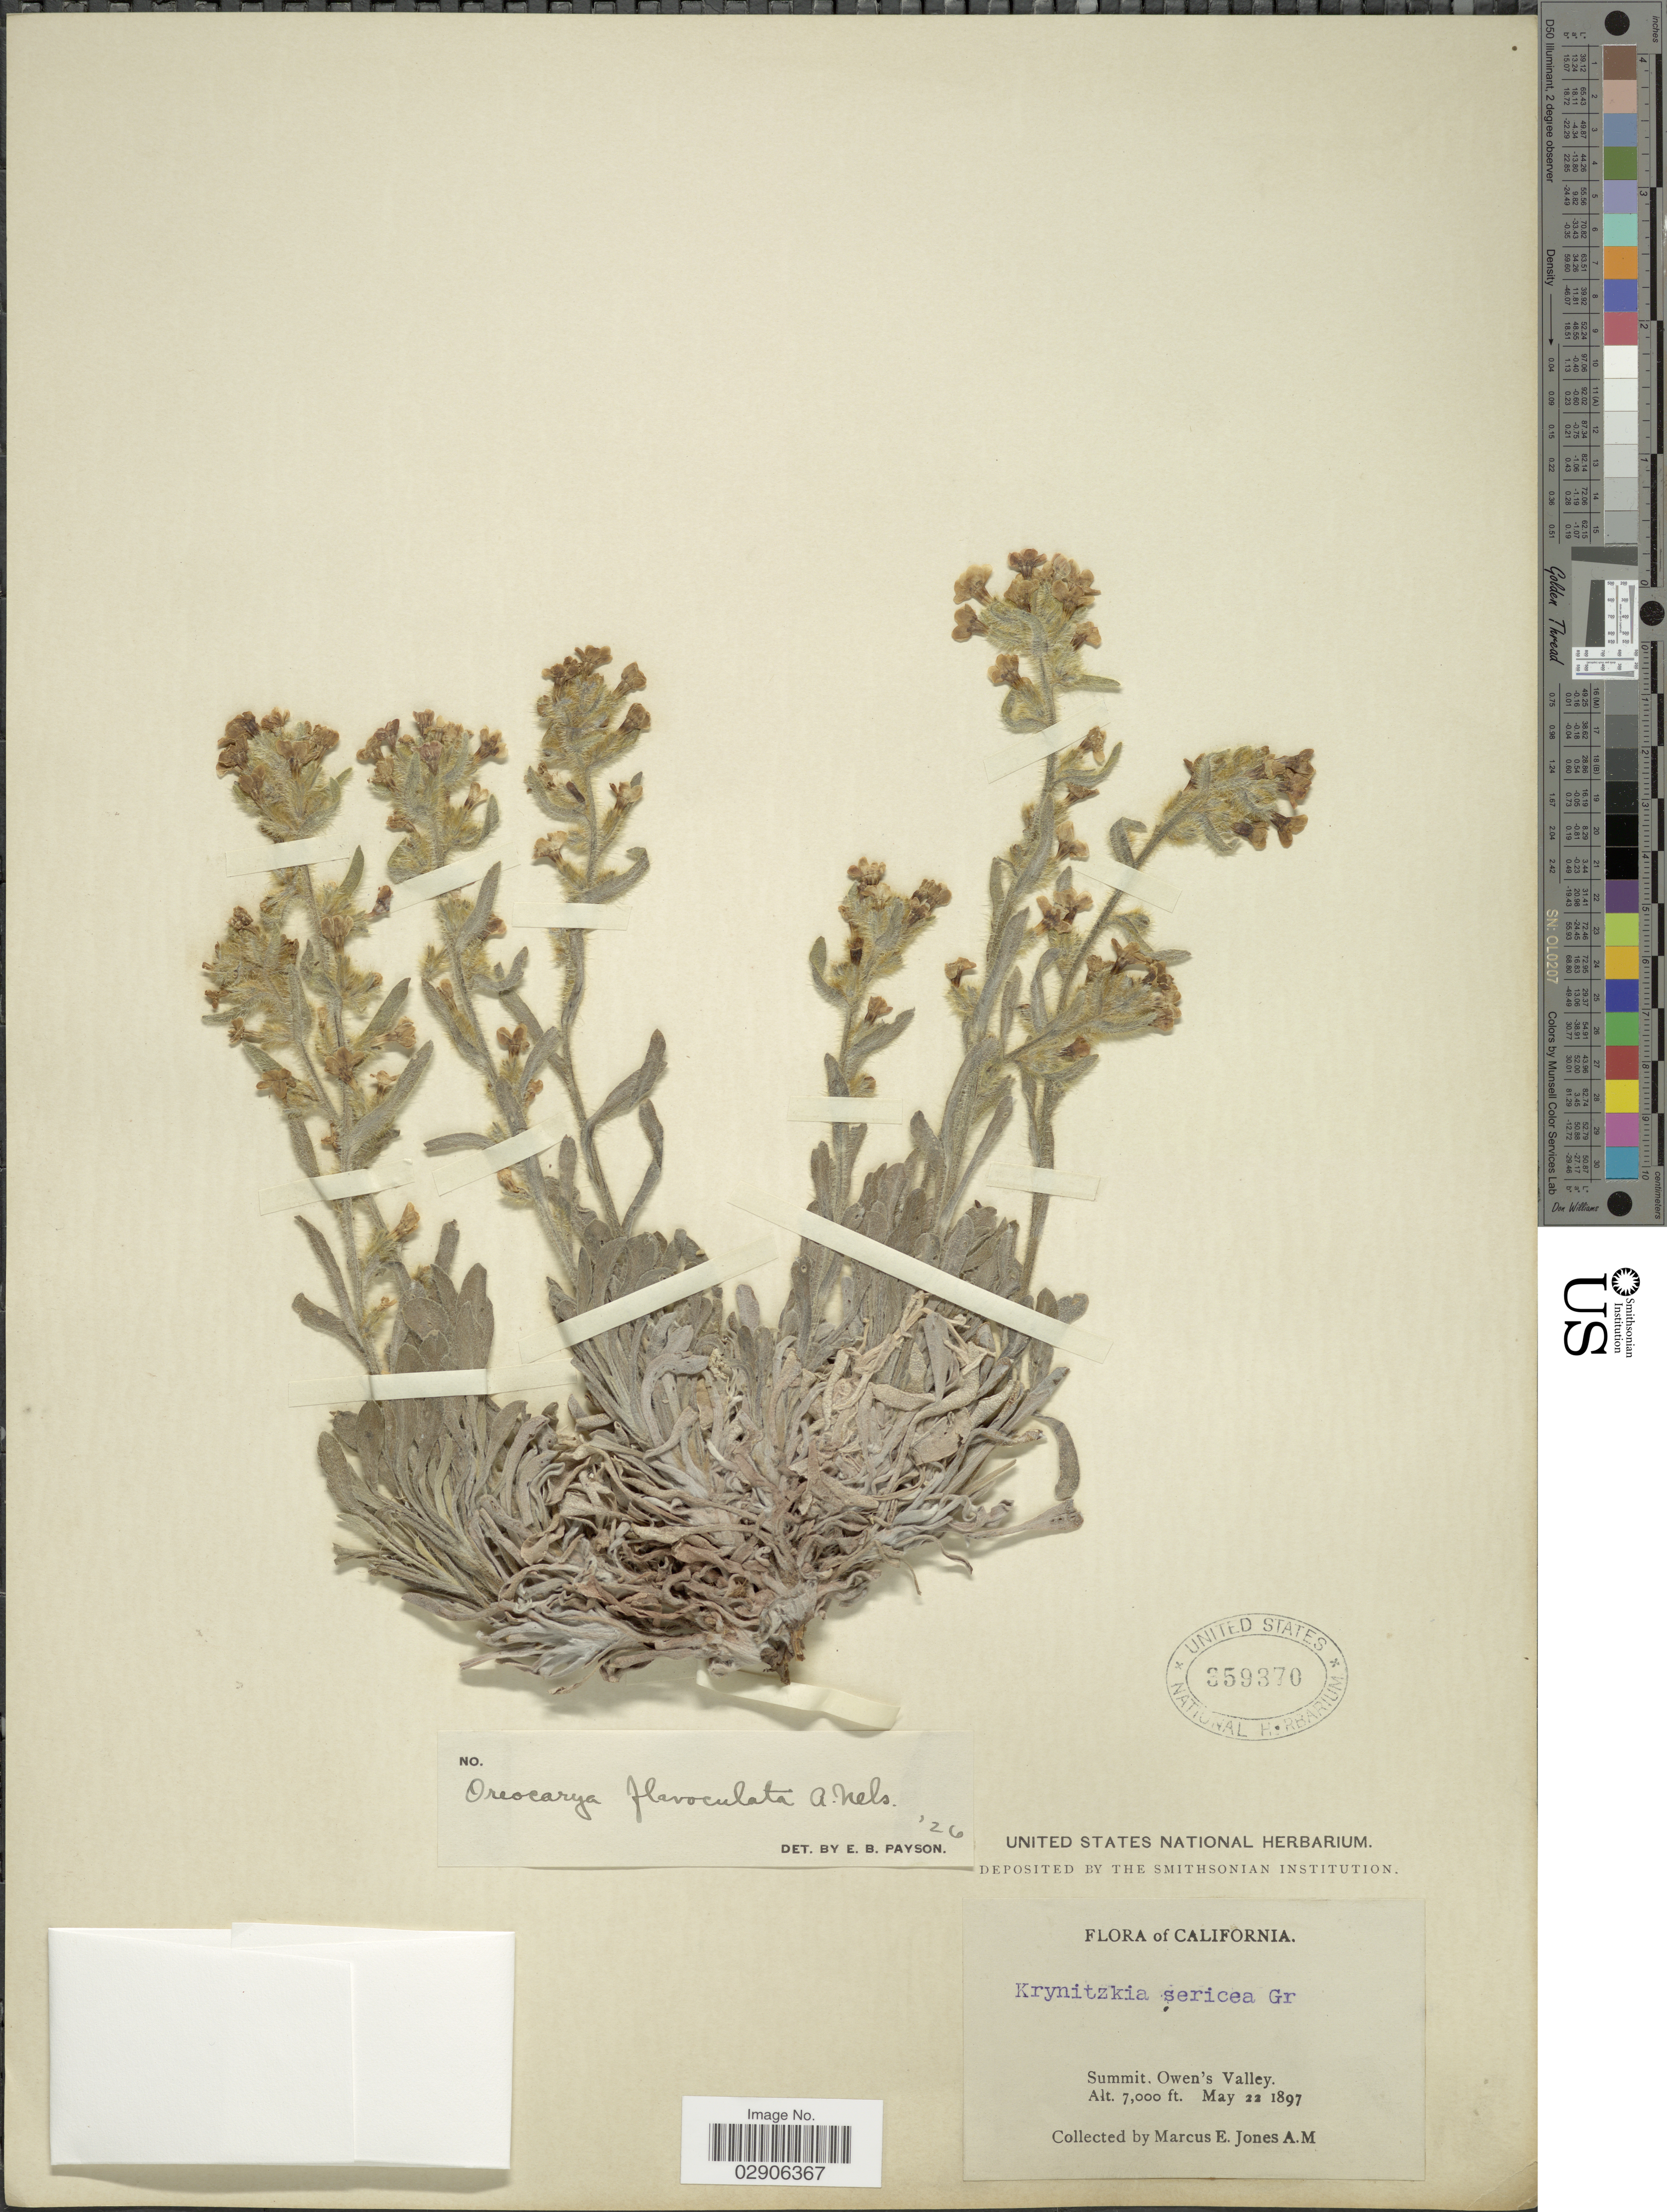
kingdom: Plantae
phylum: Tracheophyta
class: Magnoliopsida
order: Boraginales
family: Boraginaceae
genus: Cryptantha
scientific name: Cryptantha flavoculata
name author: (A. Nelson) Payson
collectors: M. E. Jones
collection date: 1897-05-22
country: United States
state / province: California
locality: Summit, Owen's Valley.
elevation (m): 2134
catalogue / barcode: US 359370